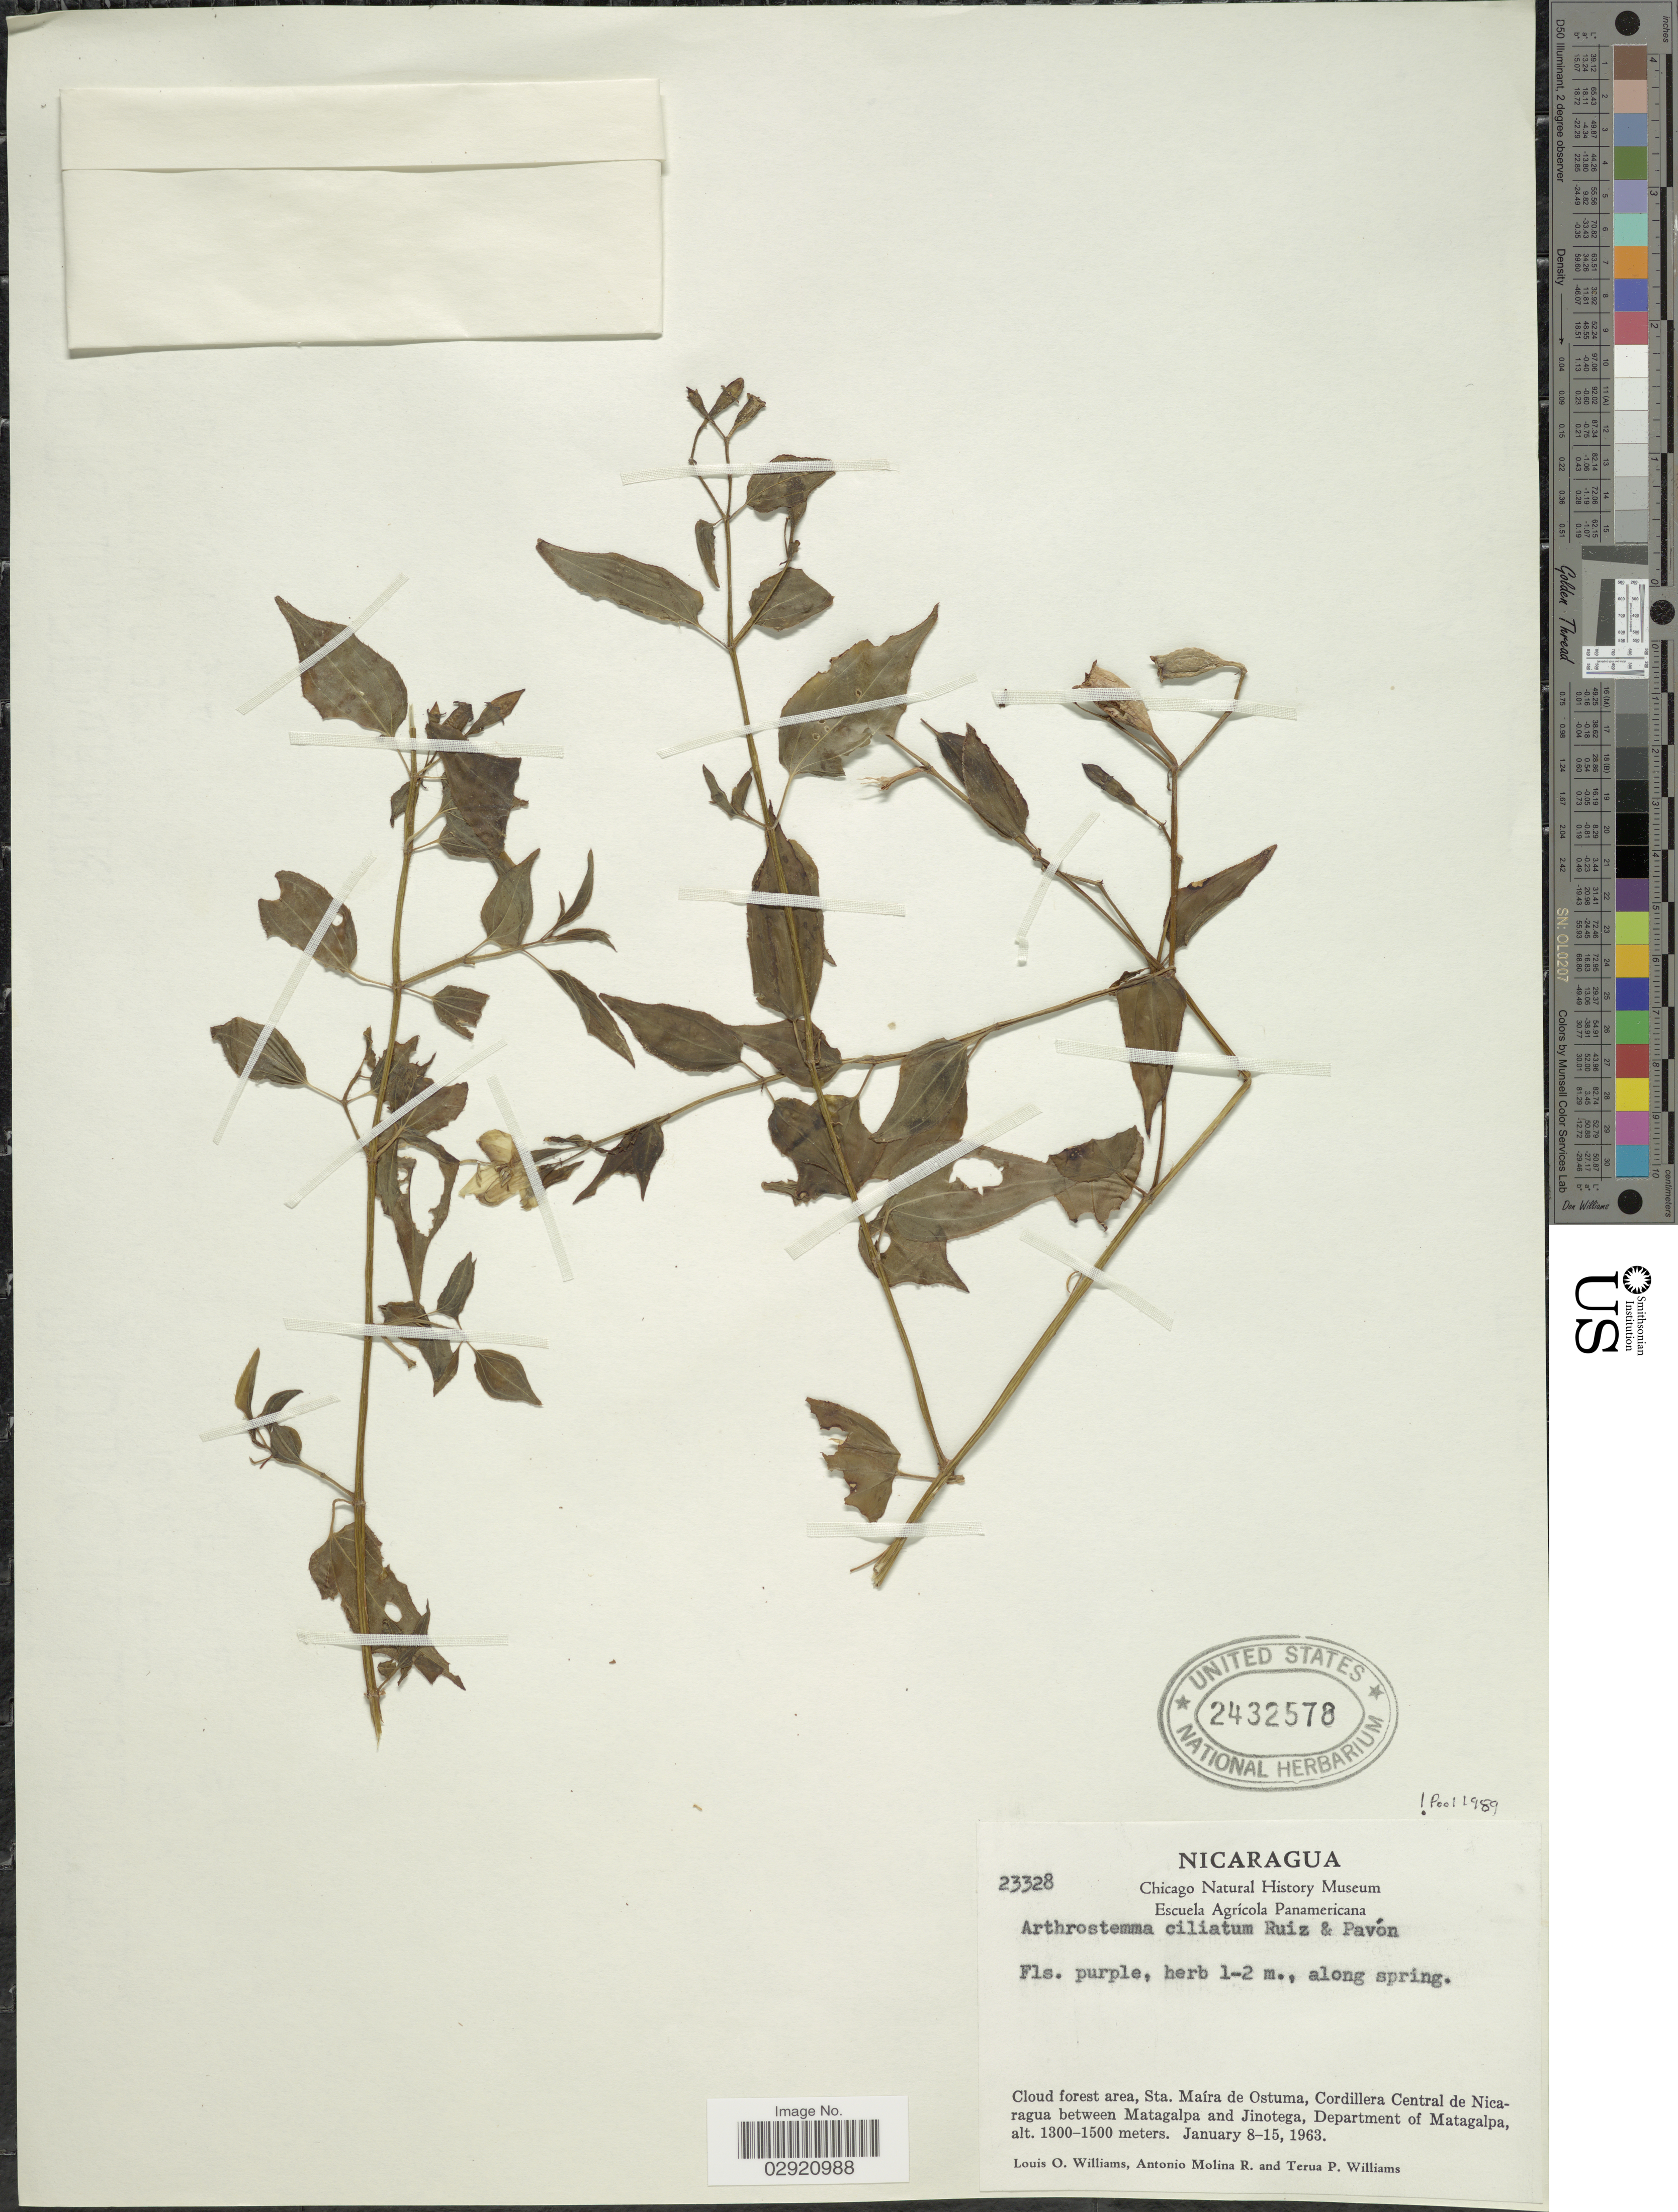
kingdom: Plantae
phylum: Tracheophyta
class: Magnoliopsida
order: Myrtales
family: Melastomataceae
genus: Arthrostemma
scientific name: Arthrostemma ciliatum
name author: Pav. ex D. Don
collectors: L. O. Williams, A. Molina R. & T. Williams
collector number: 23328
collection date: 1963-01-08/1963-01-15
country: Nicaragua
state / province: Matagalpa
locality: Sta. Maíra de Ostuma, Cordillera Central de Nicaragua between Matagalpa and Jinotega, Department of Matagalpa.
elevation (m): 1300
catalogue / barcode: US 2432578